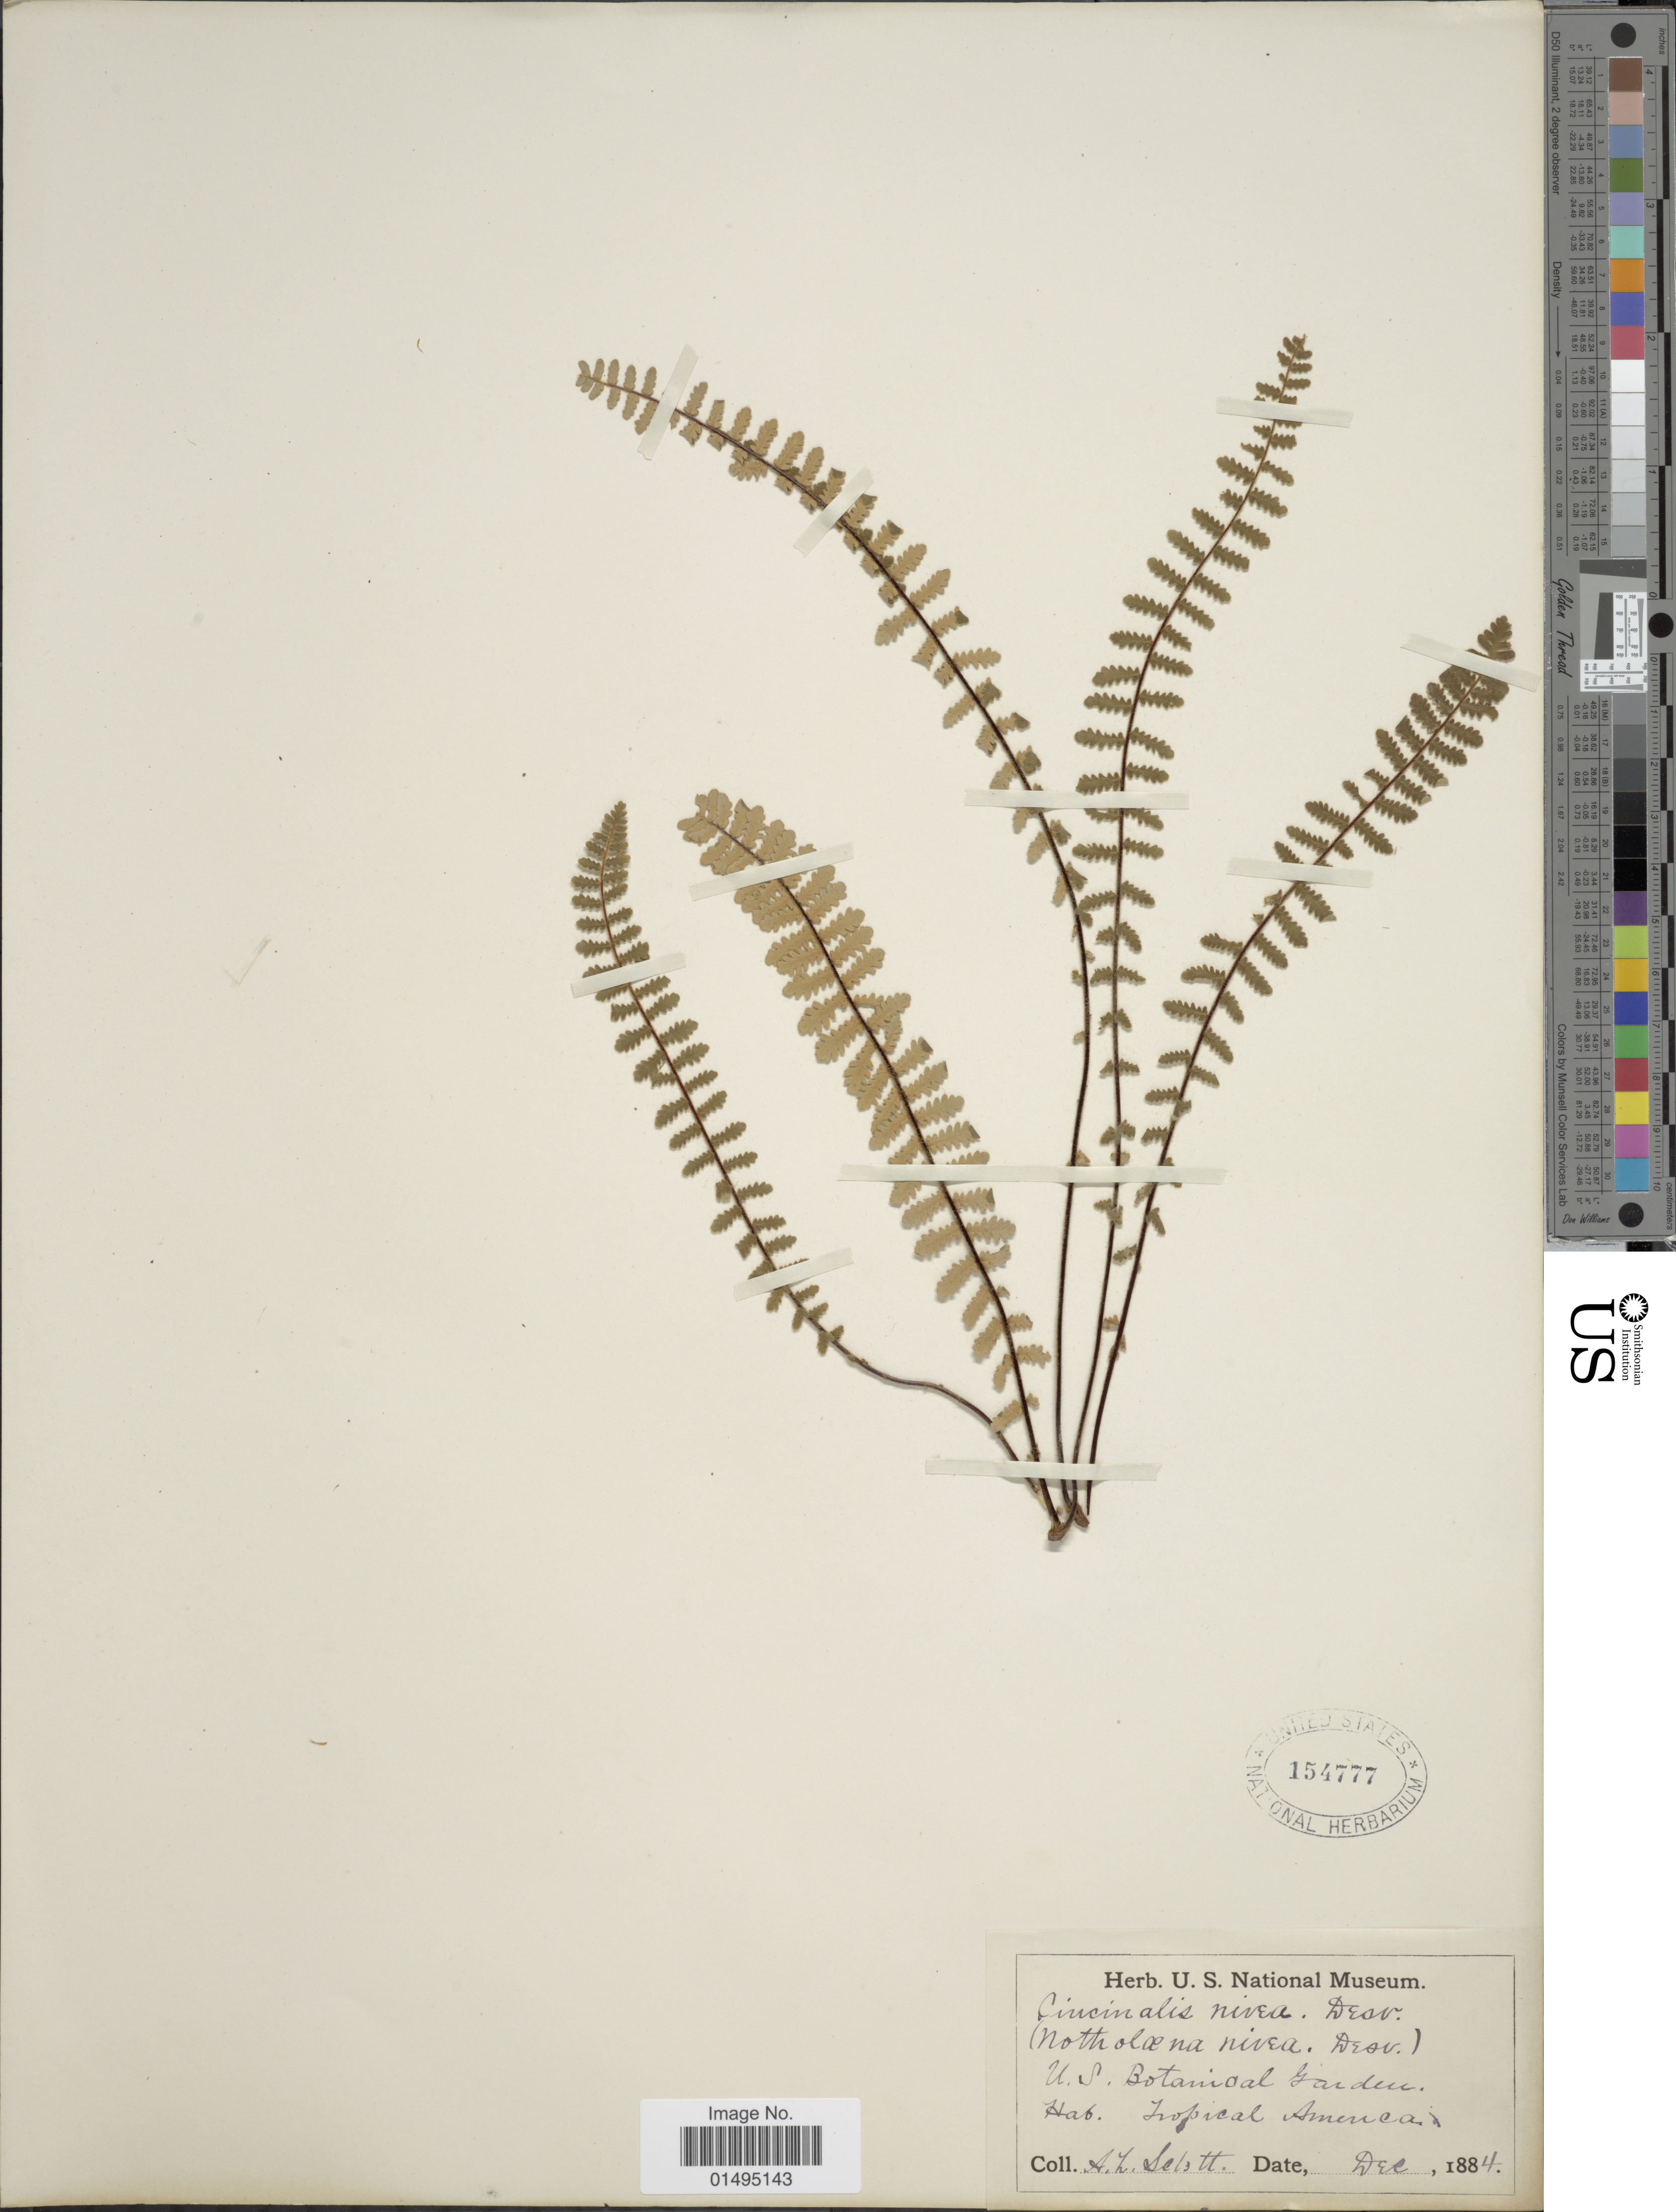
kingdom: Plantae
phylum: Tracheophyta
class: Polypodiopsida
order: Polypodiales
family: Pteridaceae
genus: Myriopteris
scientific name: Myriopteris aurea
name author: (Poir.) Grusz & Windham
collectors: H. L. Setser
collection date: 1884-12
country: United States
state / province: District of Columbia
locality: U. S. Botanical Garden. Tropical America.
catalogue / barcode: US 154777